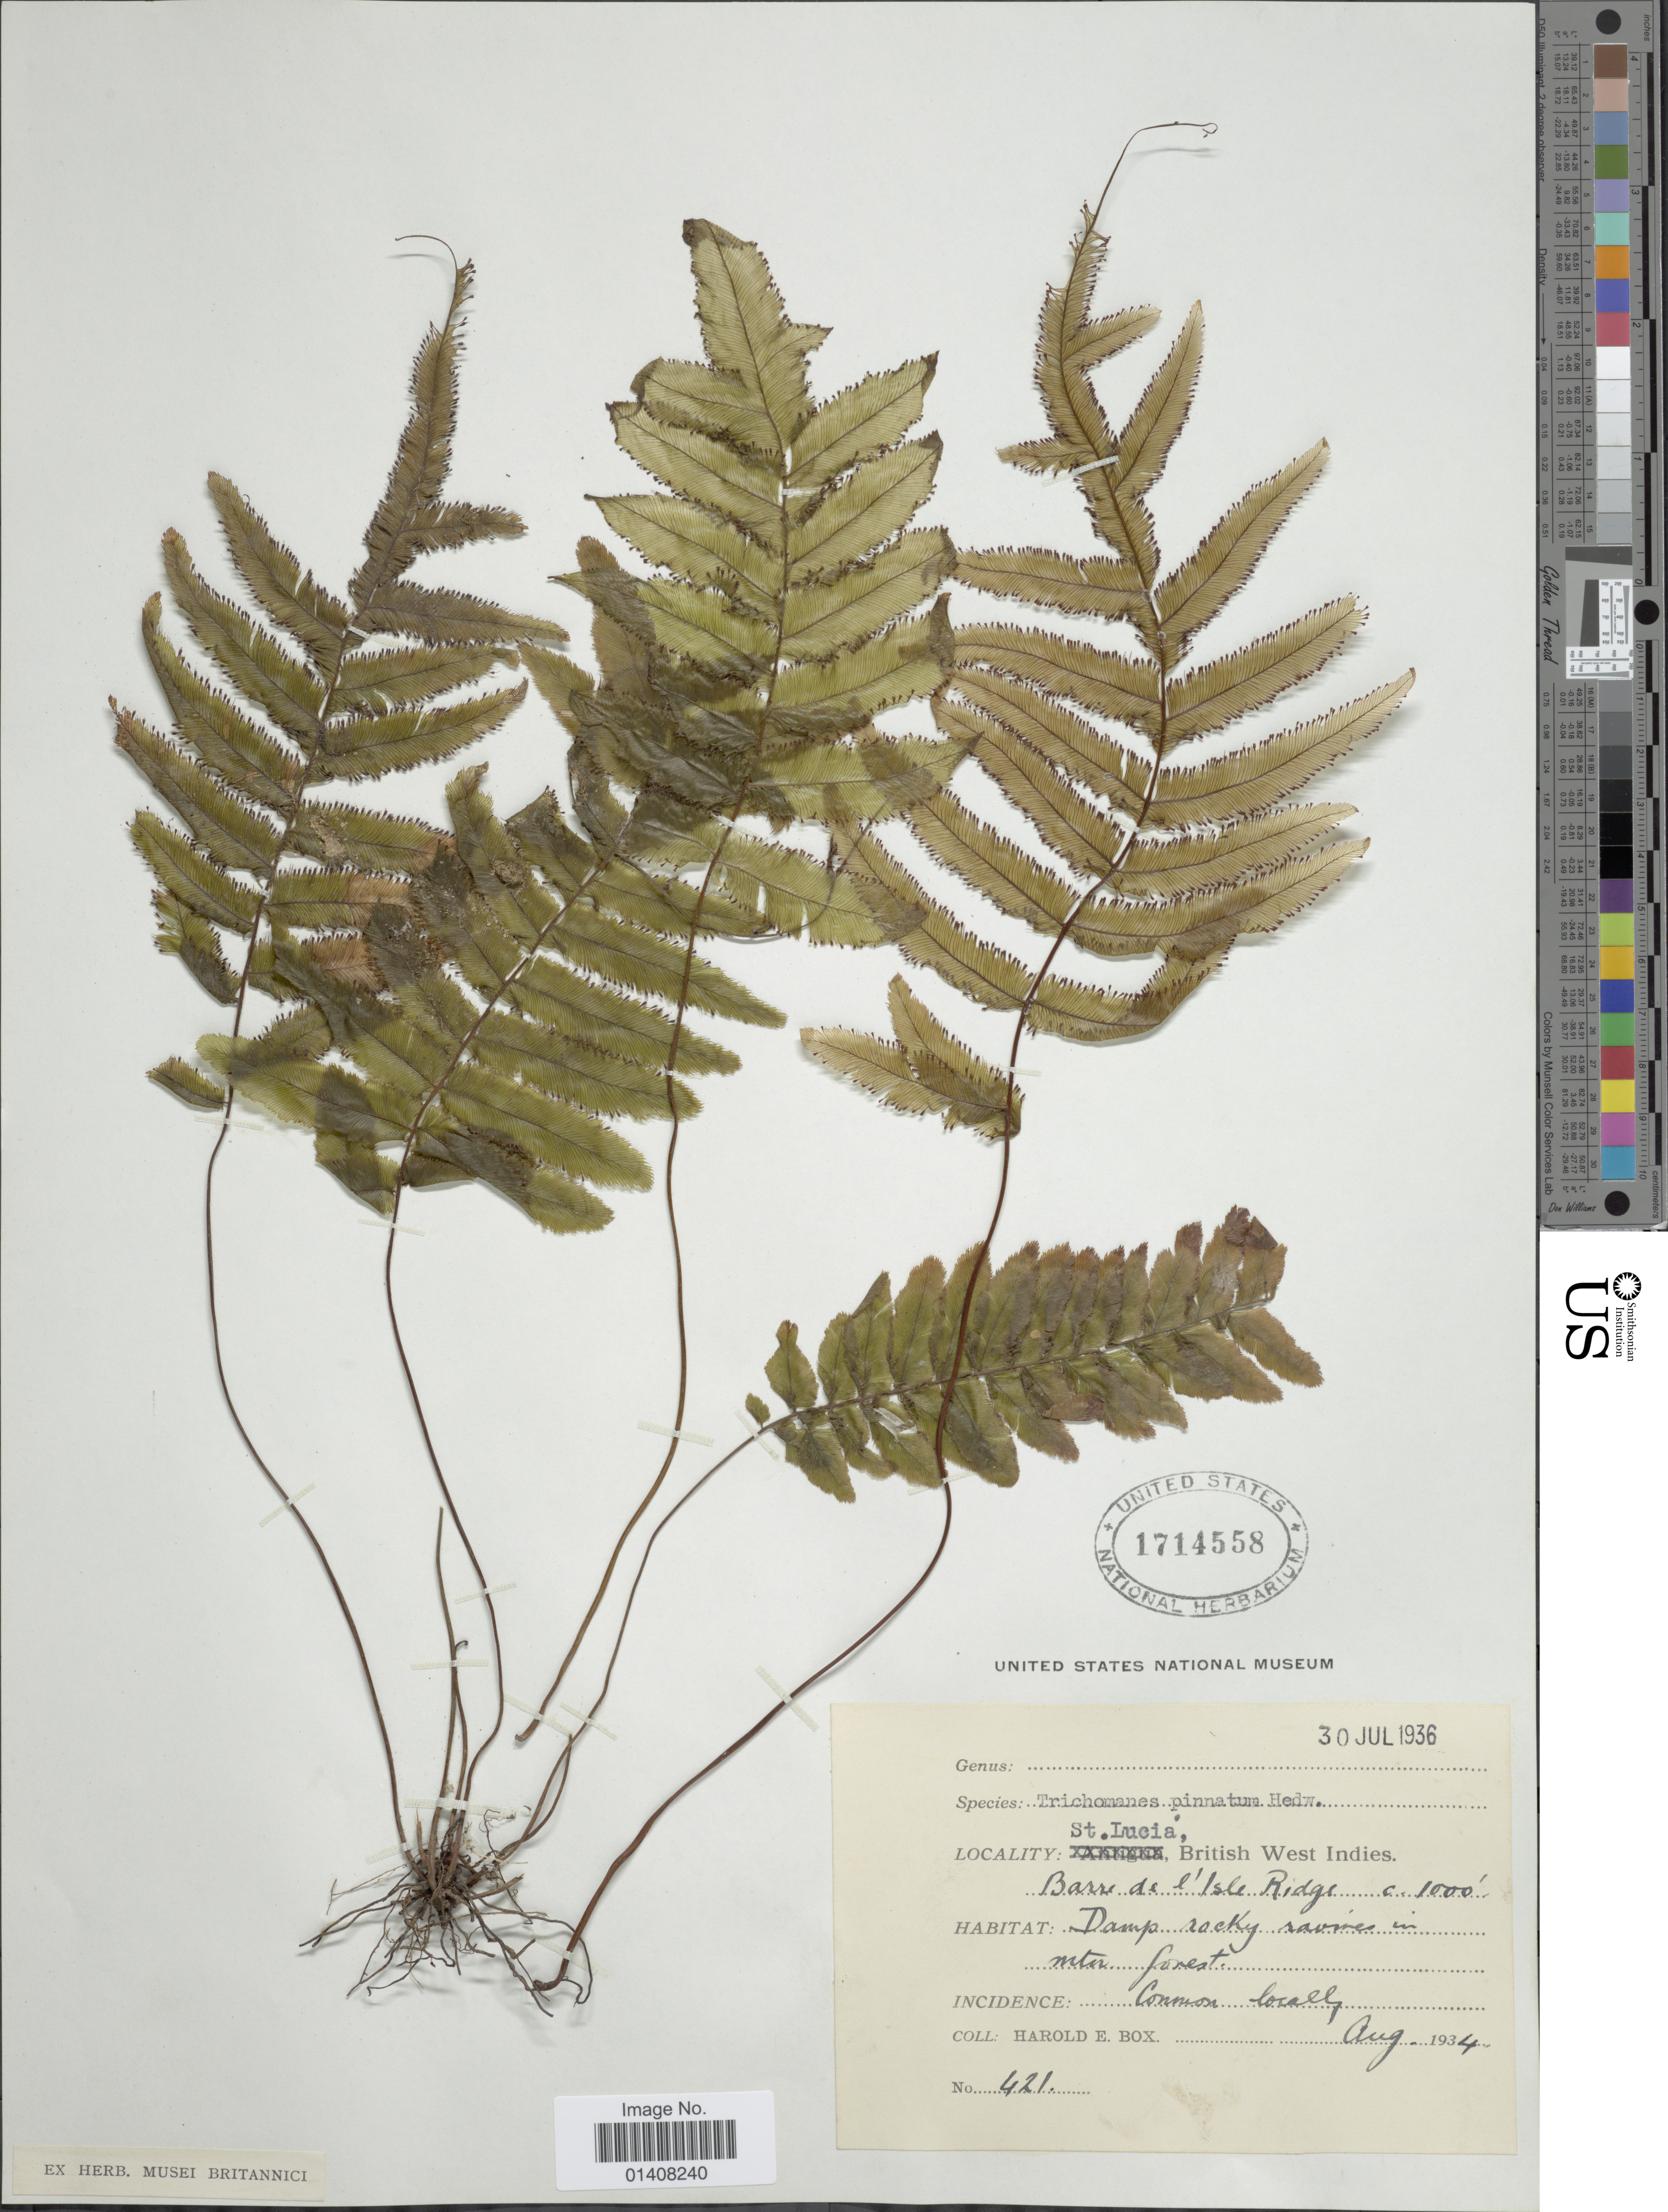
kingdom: Plantae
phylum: Tracheophyta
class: Polypodiopsida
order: Hymenophyllales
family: Hymenophyllaceae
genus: Trichomanes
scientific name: Trichomanes pinnatum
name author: Hedw.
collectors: H. E. Box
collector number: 421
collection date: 1934-08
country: St. Lucia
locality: St. Lucia, British West Indies, Barre de l'Isle Ridge, damp rocky ravines in mtn forest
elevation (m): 305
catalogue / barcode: US 1714558